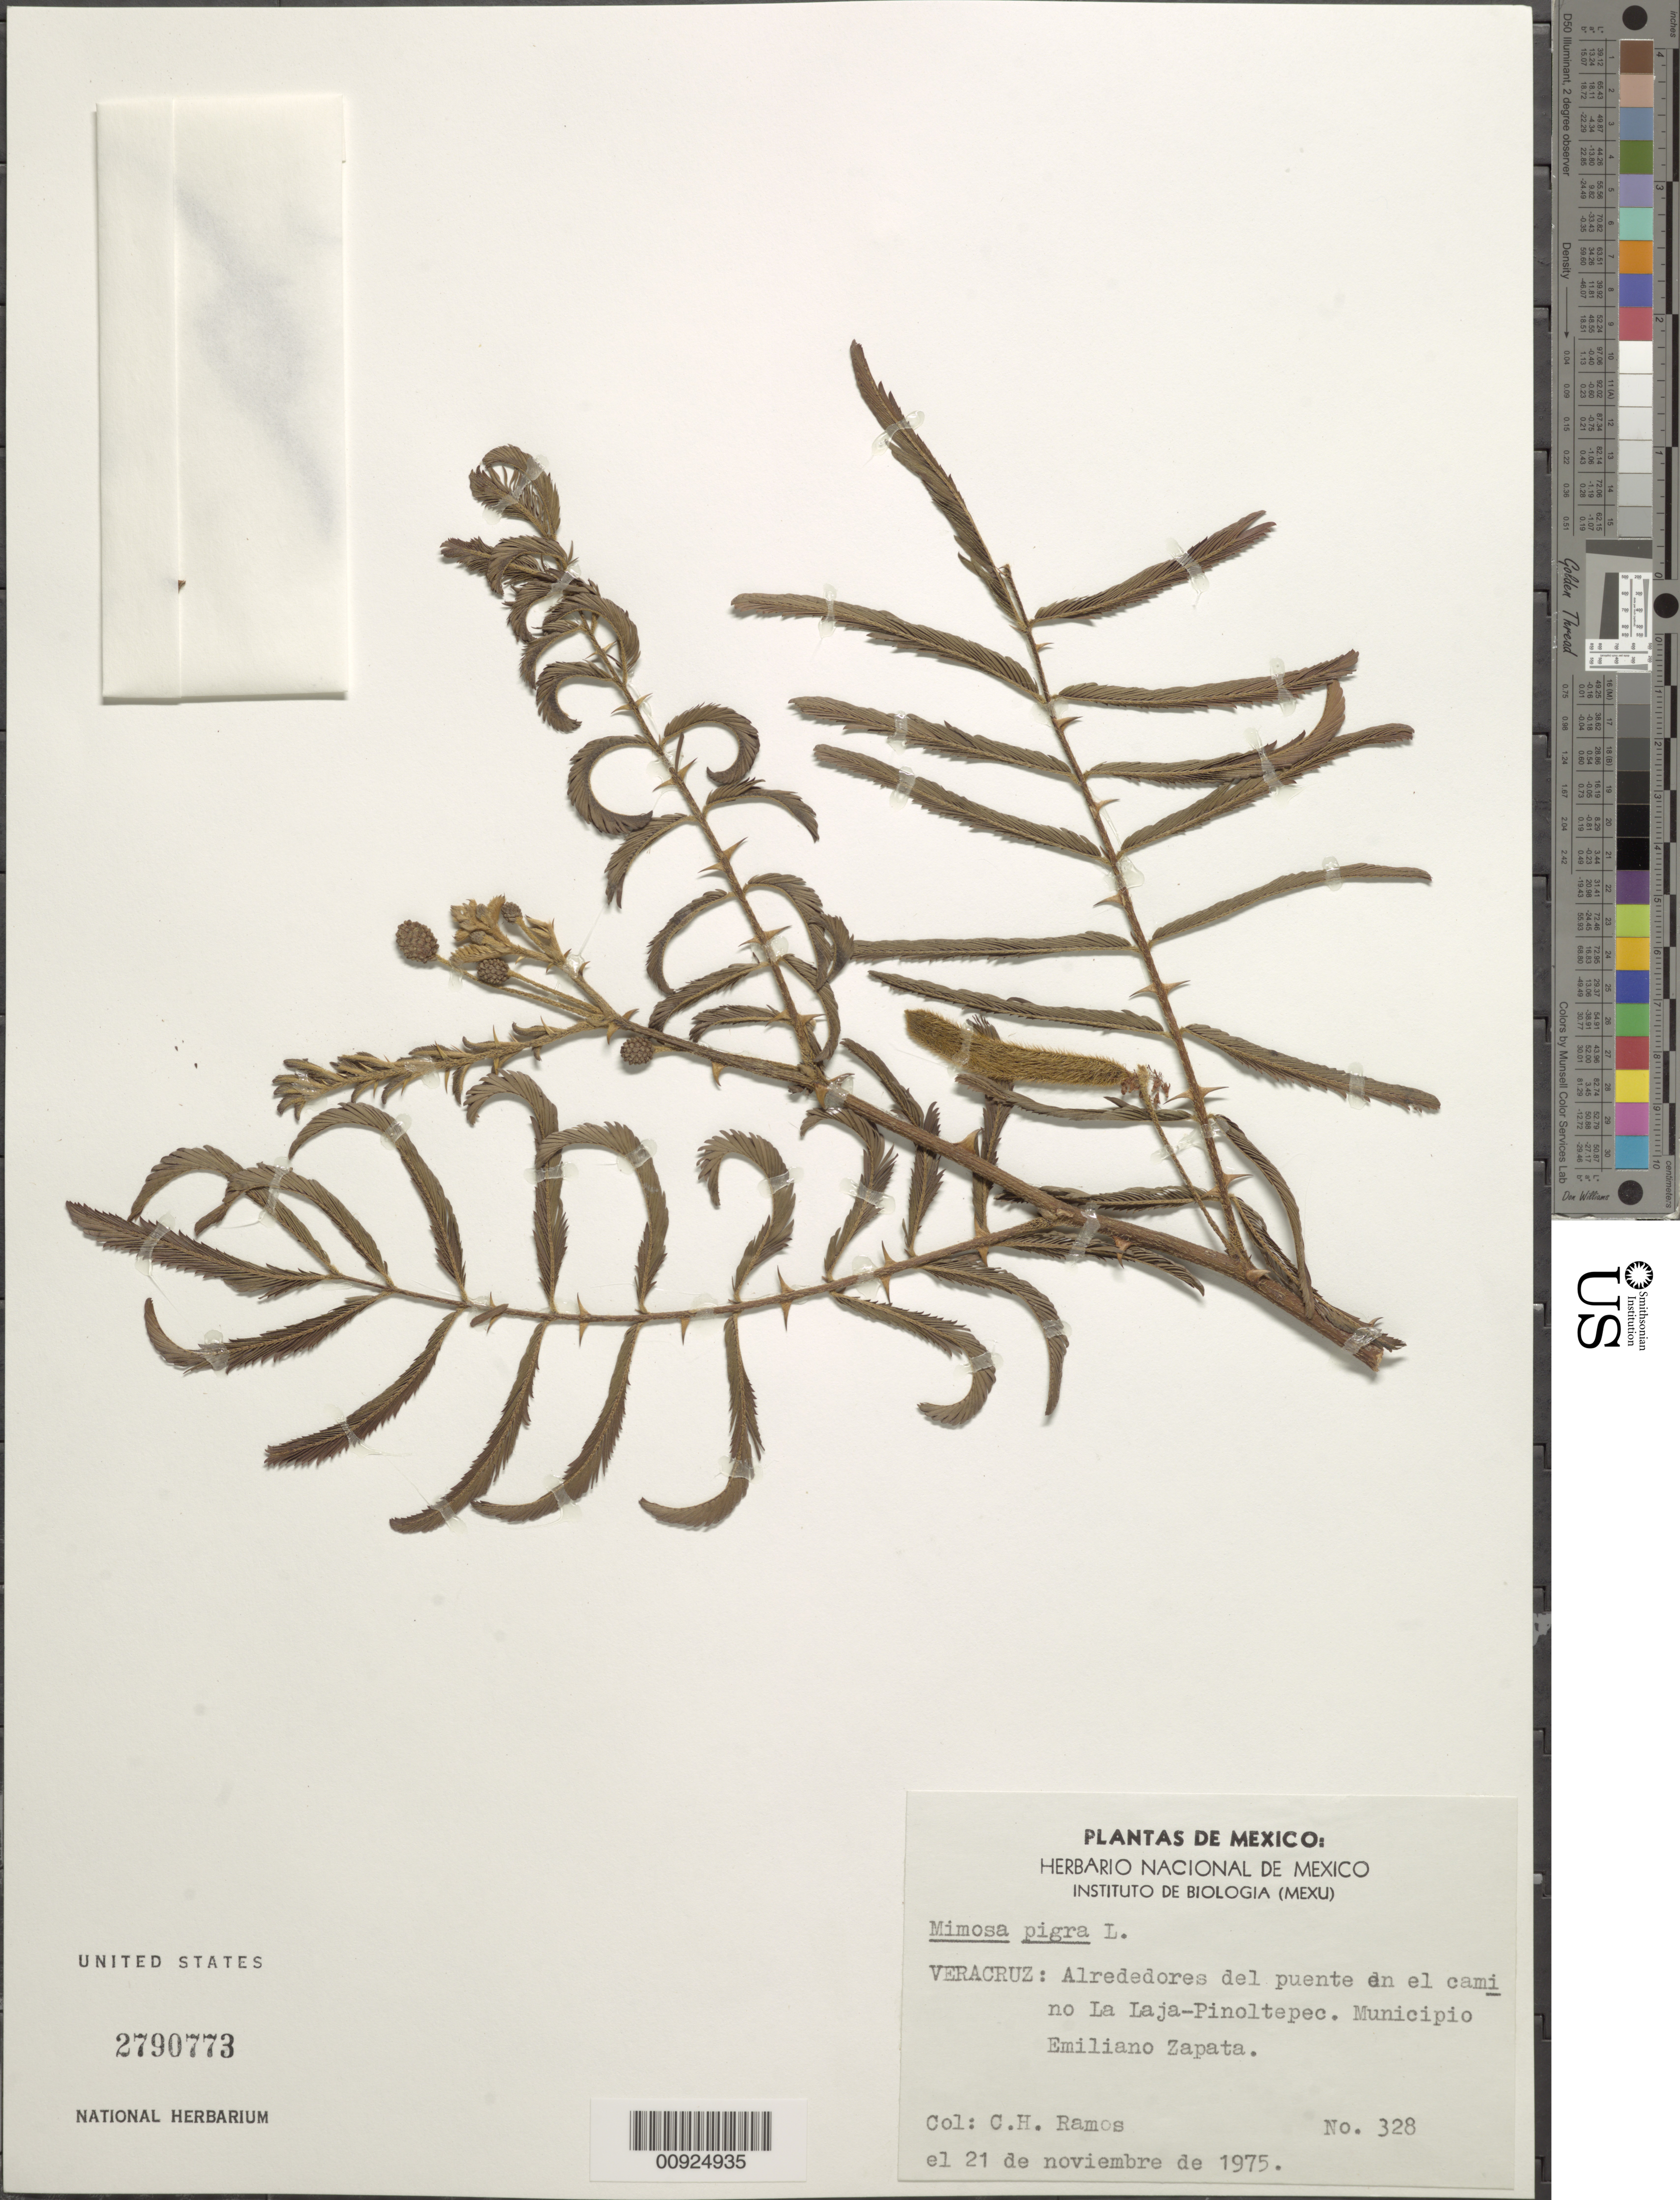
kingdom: Plantae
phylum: Tracheophyta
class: Magnoliopsida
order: Fabales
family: Fabaceae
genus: Mimosa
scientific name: Mimosa pigra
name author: L.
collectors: C. H. Ramos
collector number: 328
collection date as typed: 21 Nov 1975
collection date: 1975-11-21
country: Mexico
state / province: Veracruz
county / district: Emiliano Zapata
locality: Veracruz: Alrededores del puente en el camino La Laja-Pinoltepec. Municipio Emiliano Zapata, Veracruz.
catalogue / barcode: US 2790773